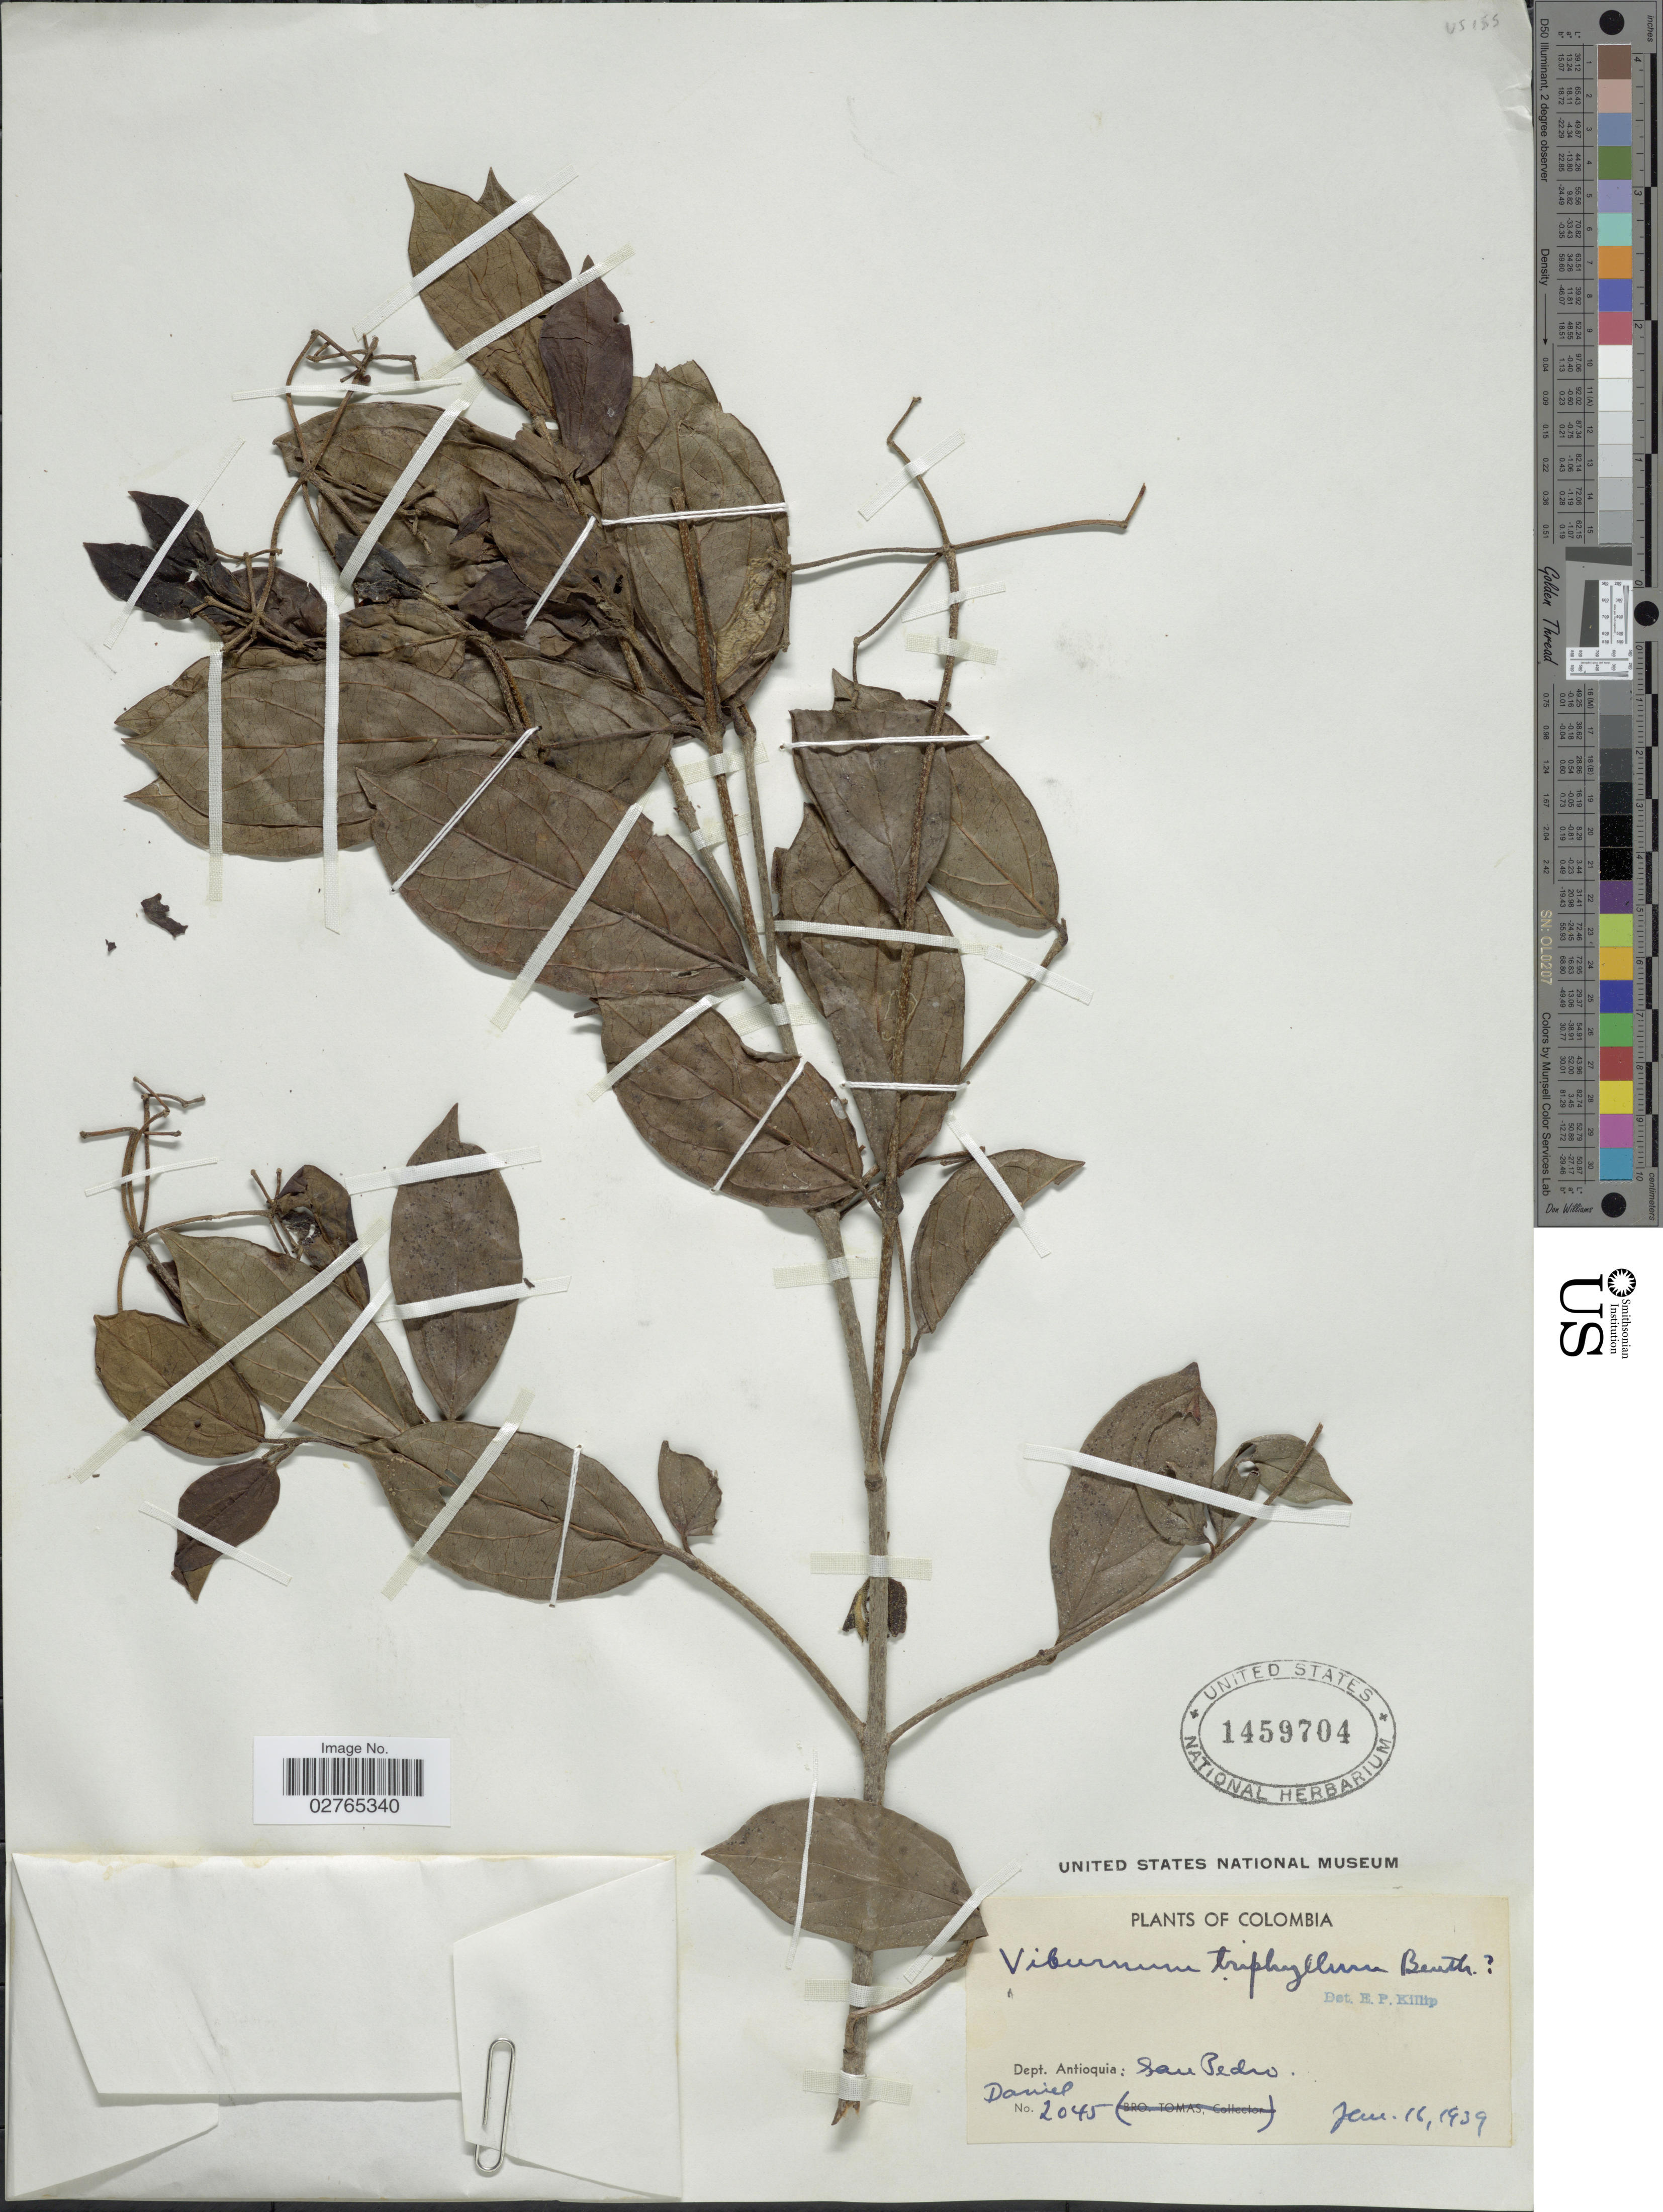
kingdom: Plantae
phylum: Tracheophyta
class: Magnoliopsida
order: Dipsacales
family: Viburnaceae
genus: Viburnum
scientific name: Viburnum triphyllum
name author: Benth.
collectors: -. Daniel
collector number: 2045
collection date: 1939-01-16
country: Colombia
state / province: Antioquia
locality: Dept. Antioquia: San Pedro.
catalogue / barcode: US 1459704